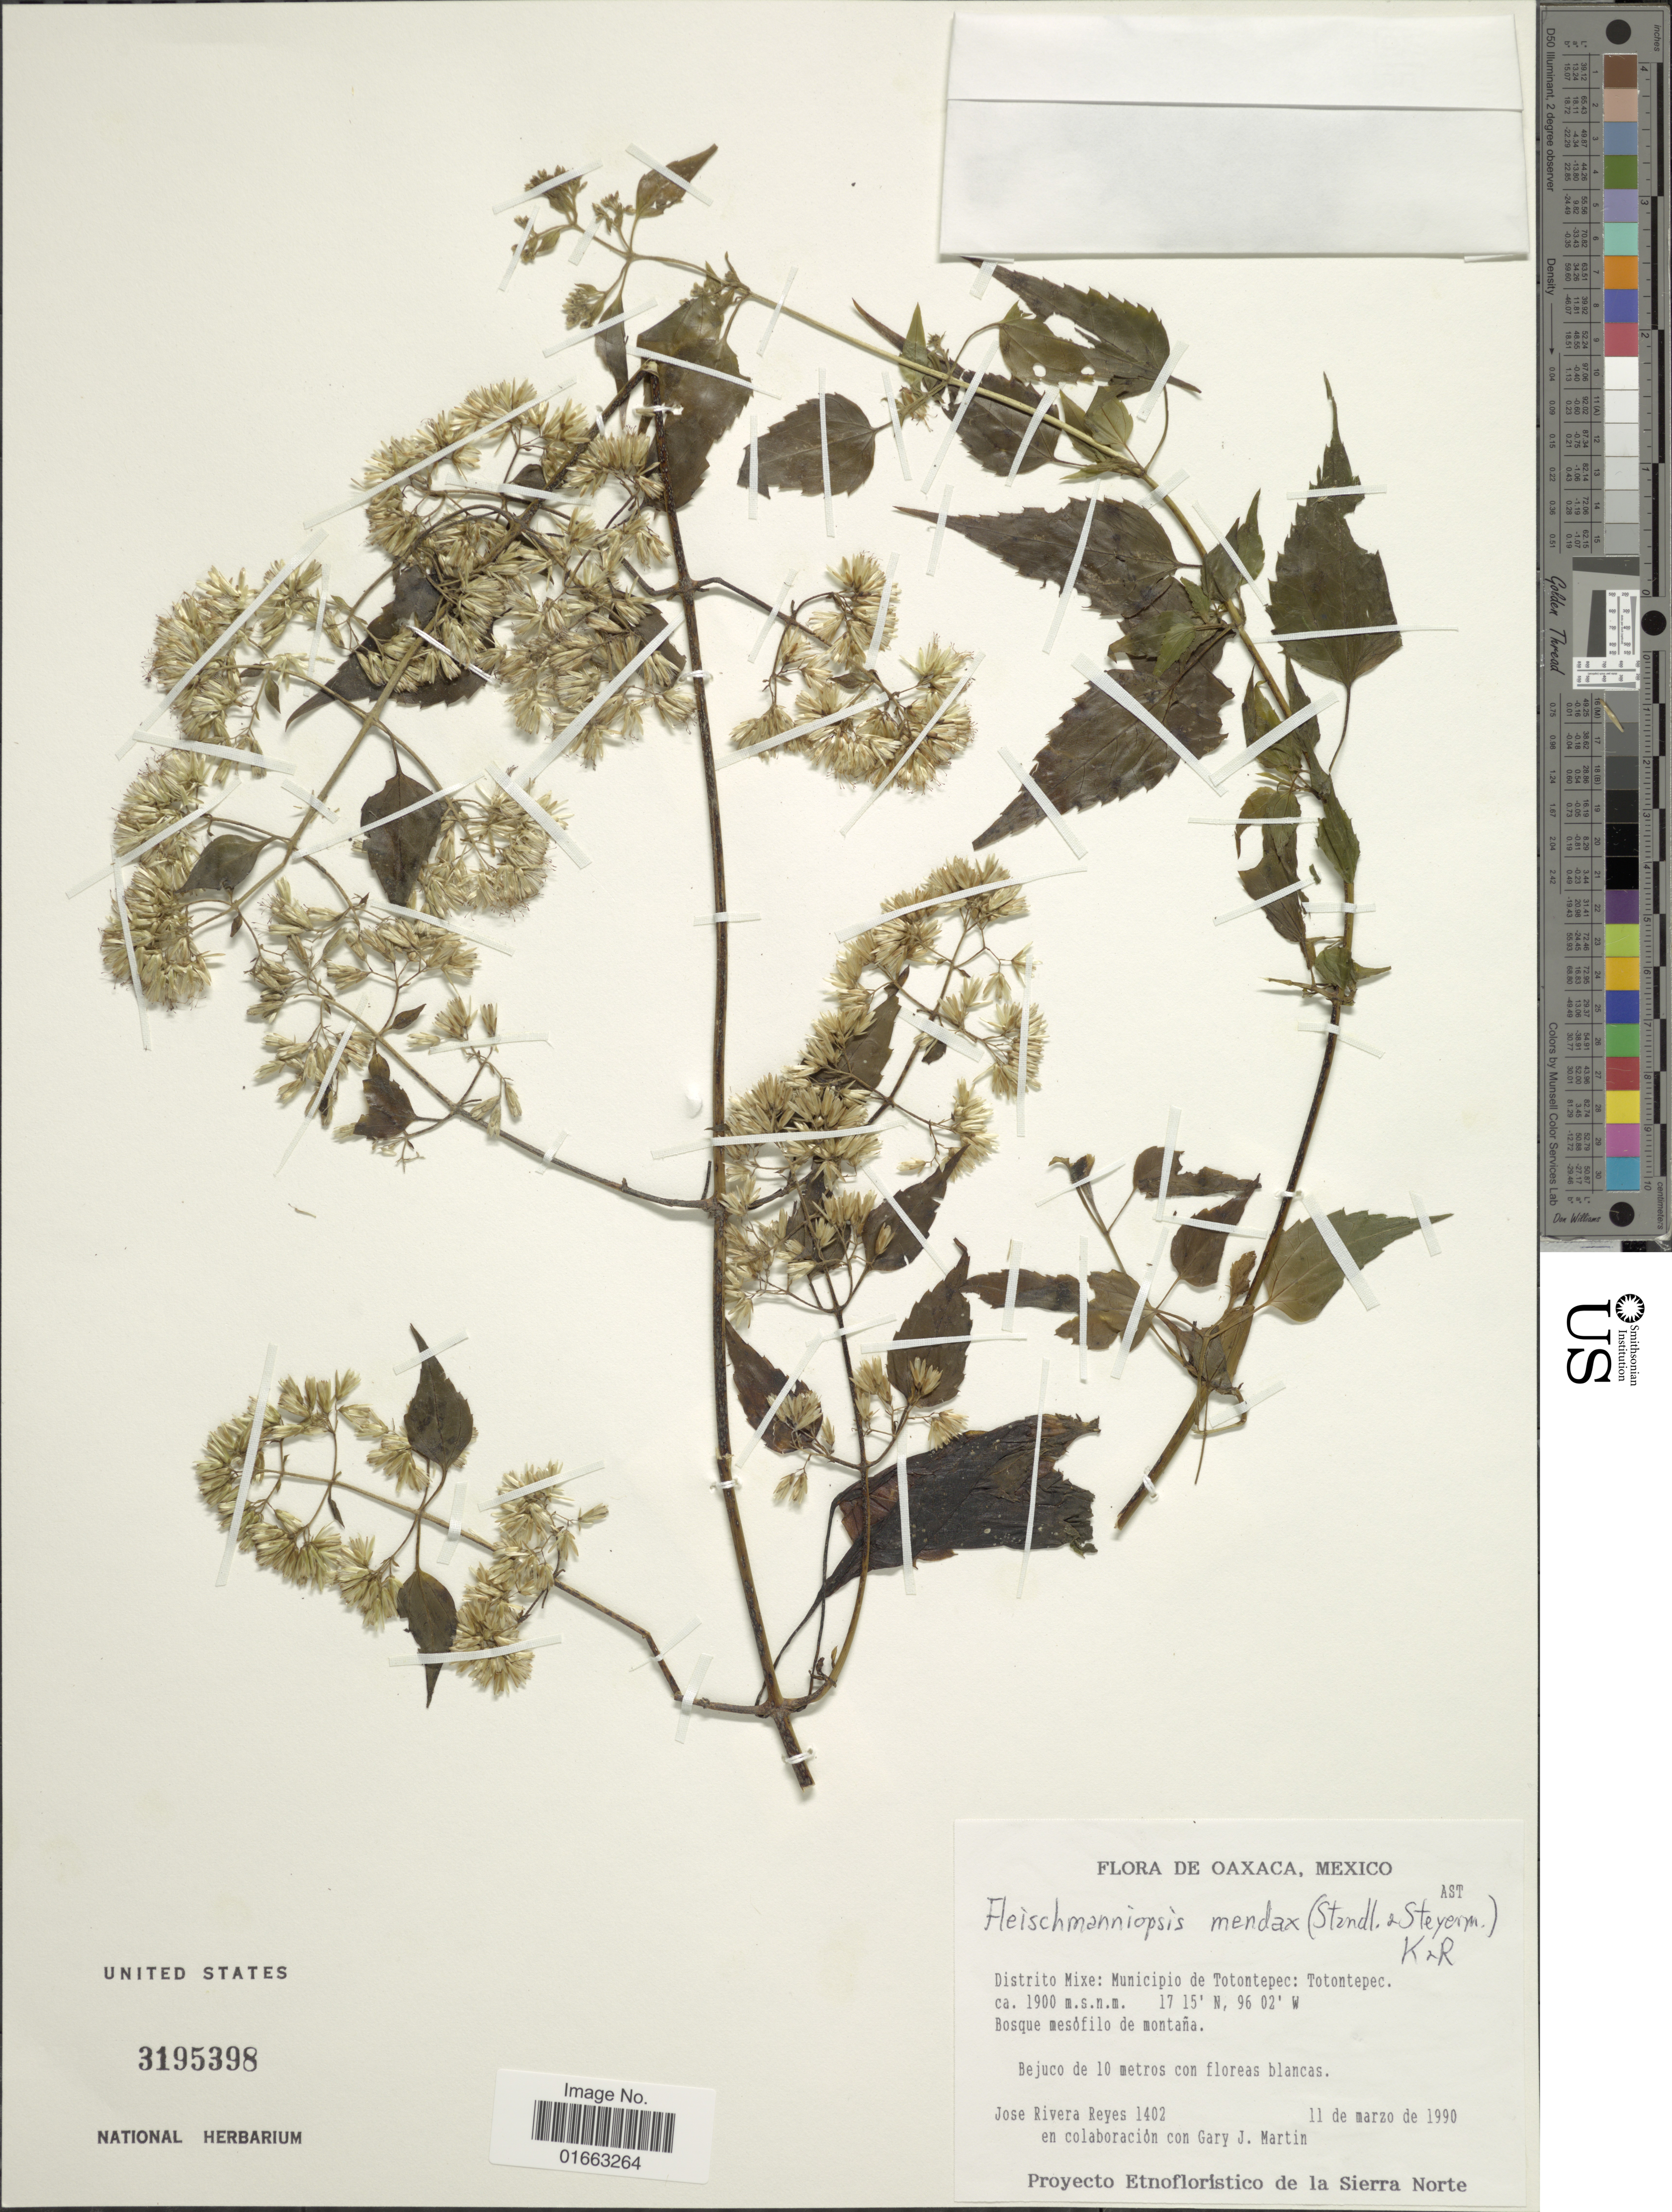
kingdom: Plantae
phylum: Tracheophyta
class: Magnoliopsida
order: Asterales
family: Asteraceae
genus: Fleischmanniopsis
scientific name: Fleischmanniopsis mendax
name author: (Standl. & Steyerm.) R.M. King & H. Rob.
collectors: J. Reyes & G. J. Martin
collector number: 1402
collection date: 1990-03-11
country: Mexico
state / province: Oaxaca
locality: Distrito Mixe: Municipio de Totonrtepec: Totontepec, bosque mesófilo de montaña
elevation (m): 1900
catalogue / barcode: US 3195398